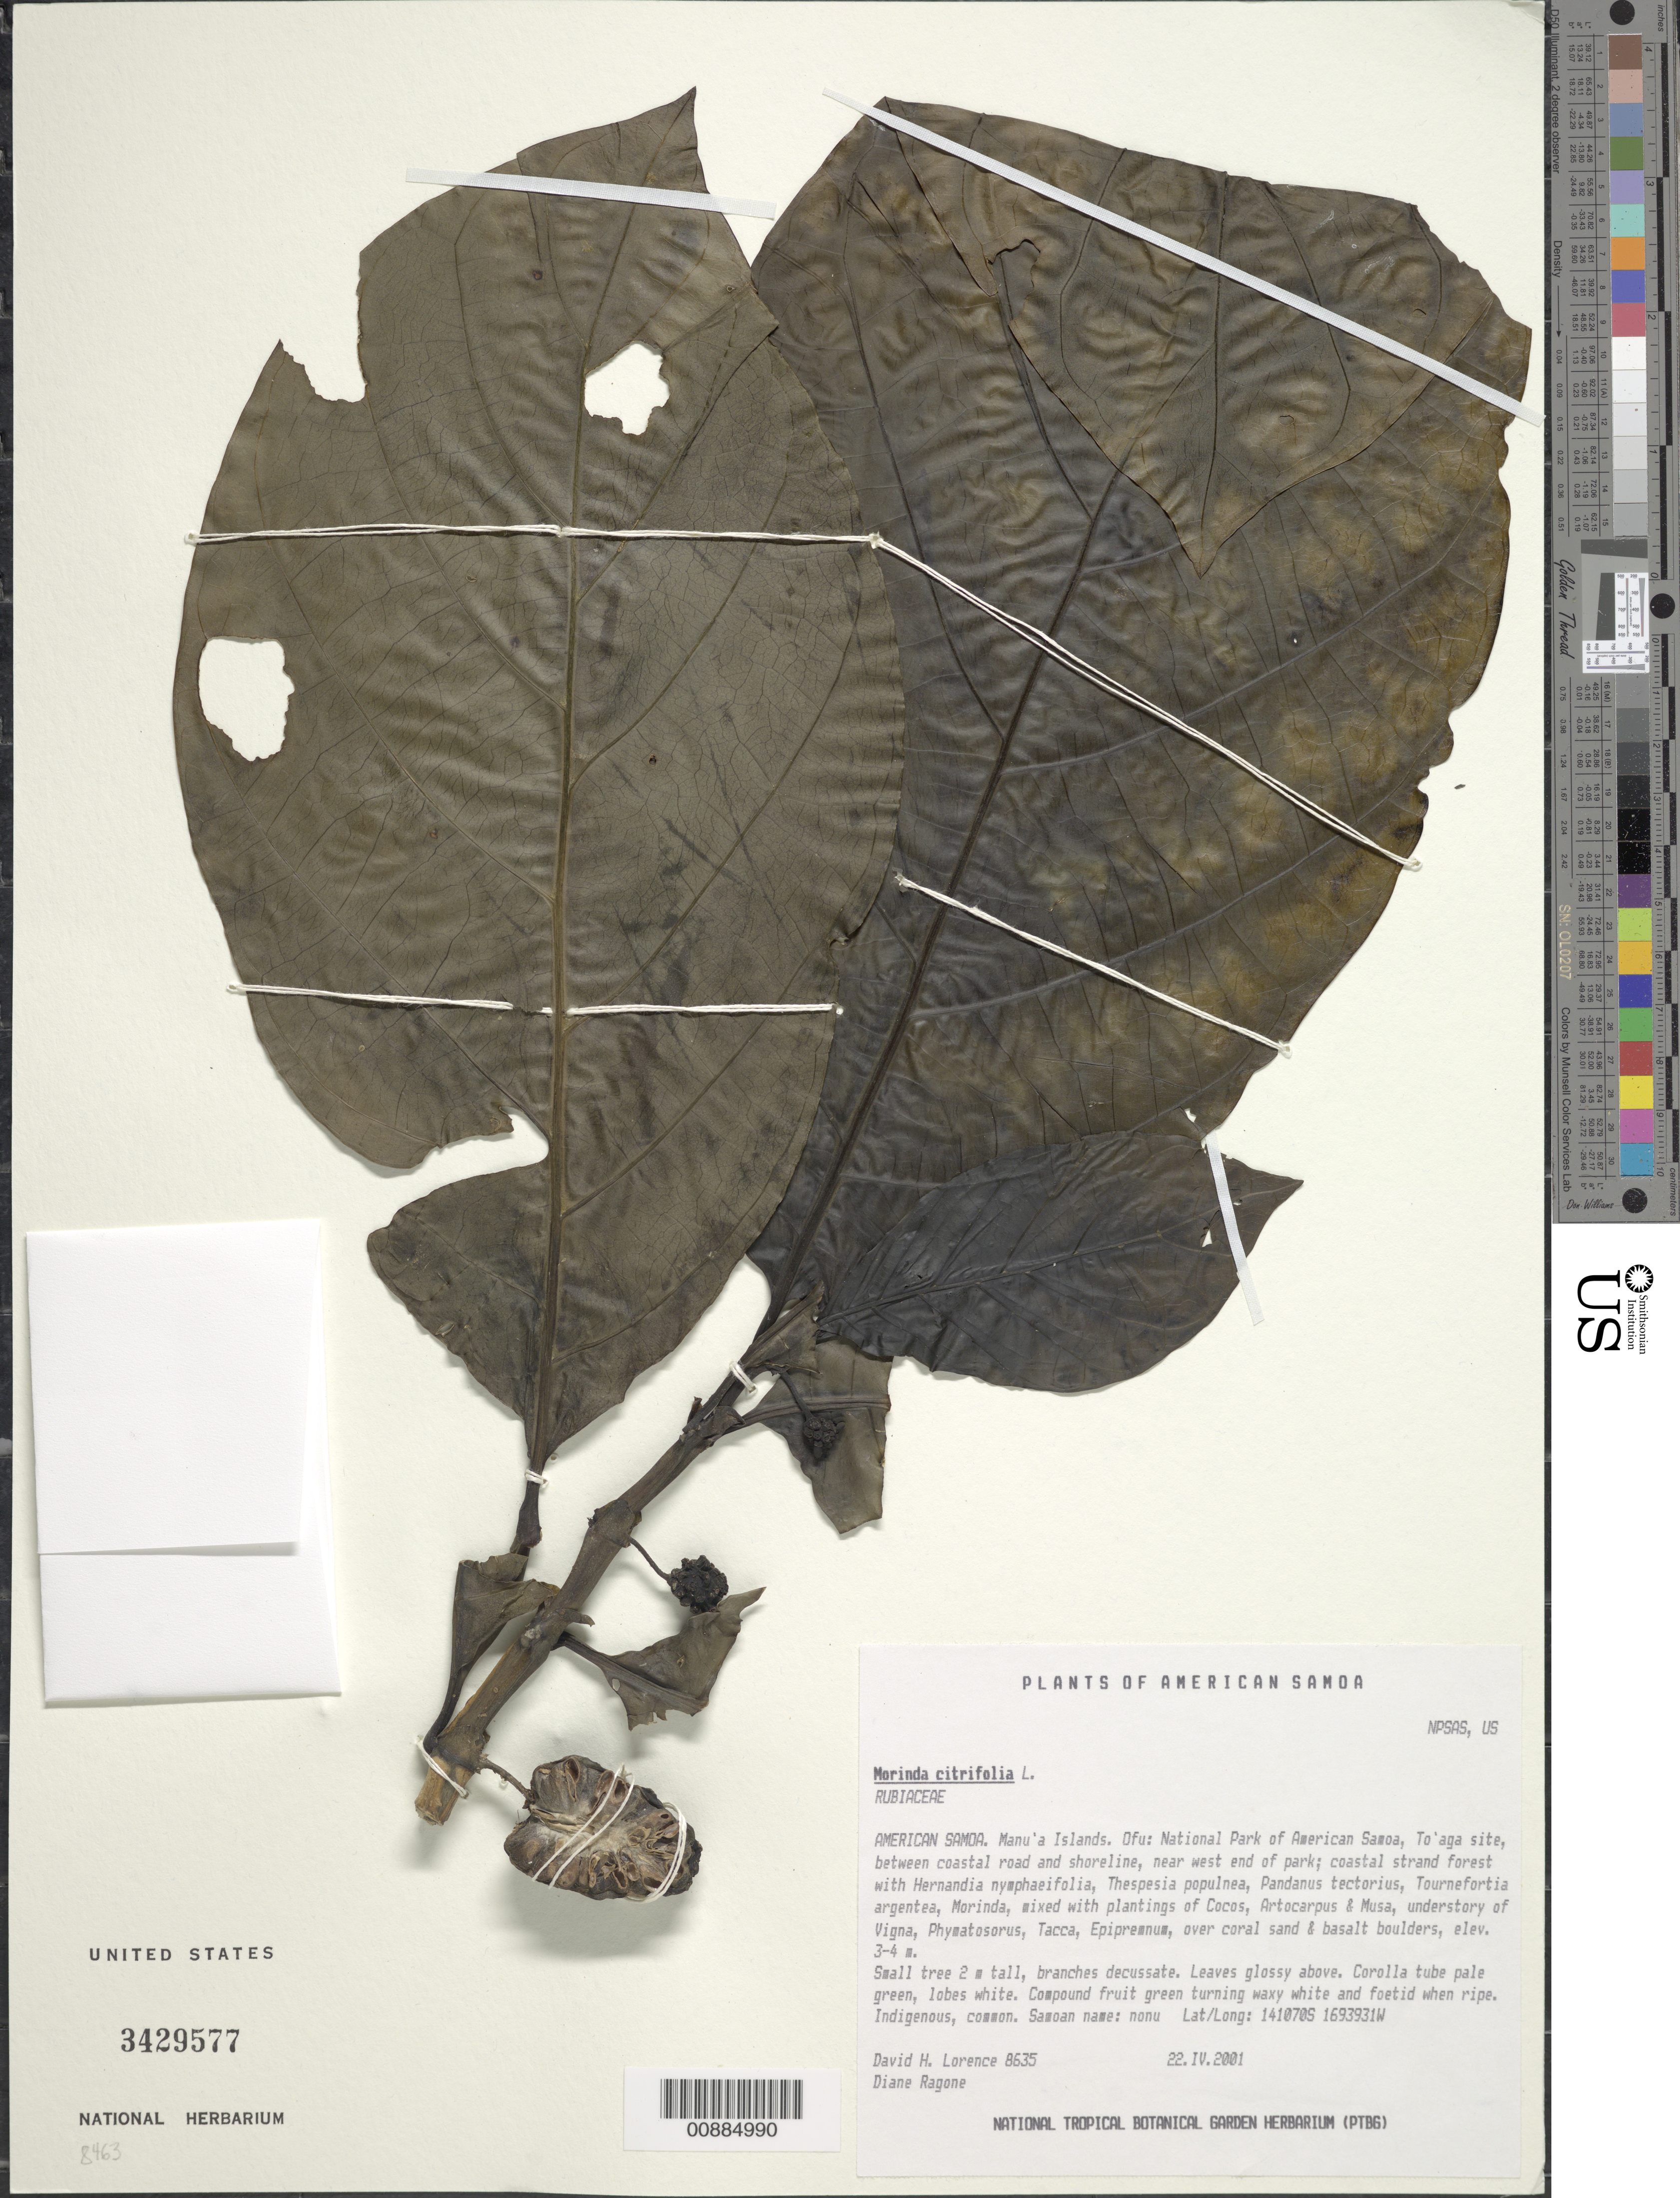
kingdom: Plantae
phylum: Tracheophyta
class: Magnoliopsida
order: Gentianales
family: Rubiaceae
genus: Morinda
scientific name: Morinda citrifolia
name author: L.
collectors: D. Lorence & D. Ragone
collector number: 8635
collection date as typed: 22 Apr 2001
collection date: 2001-04-22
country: American Samoa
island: Ofu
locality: National Park of American Samoa. To'aga site, between coastal road and shoreline.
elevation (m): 3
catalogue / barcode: US 3429577